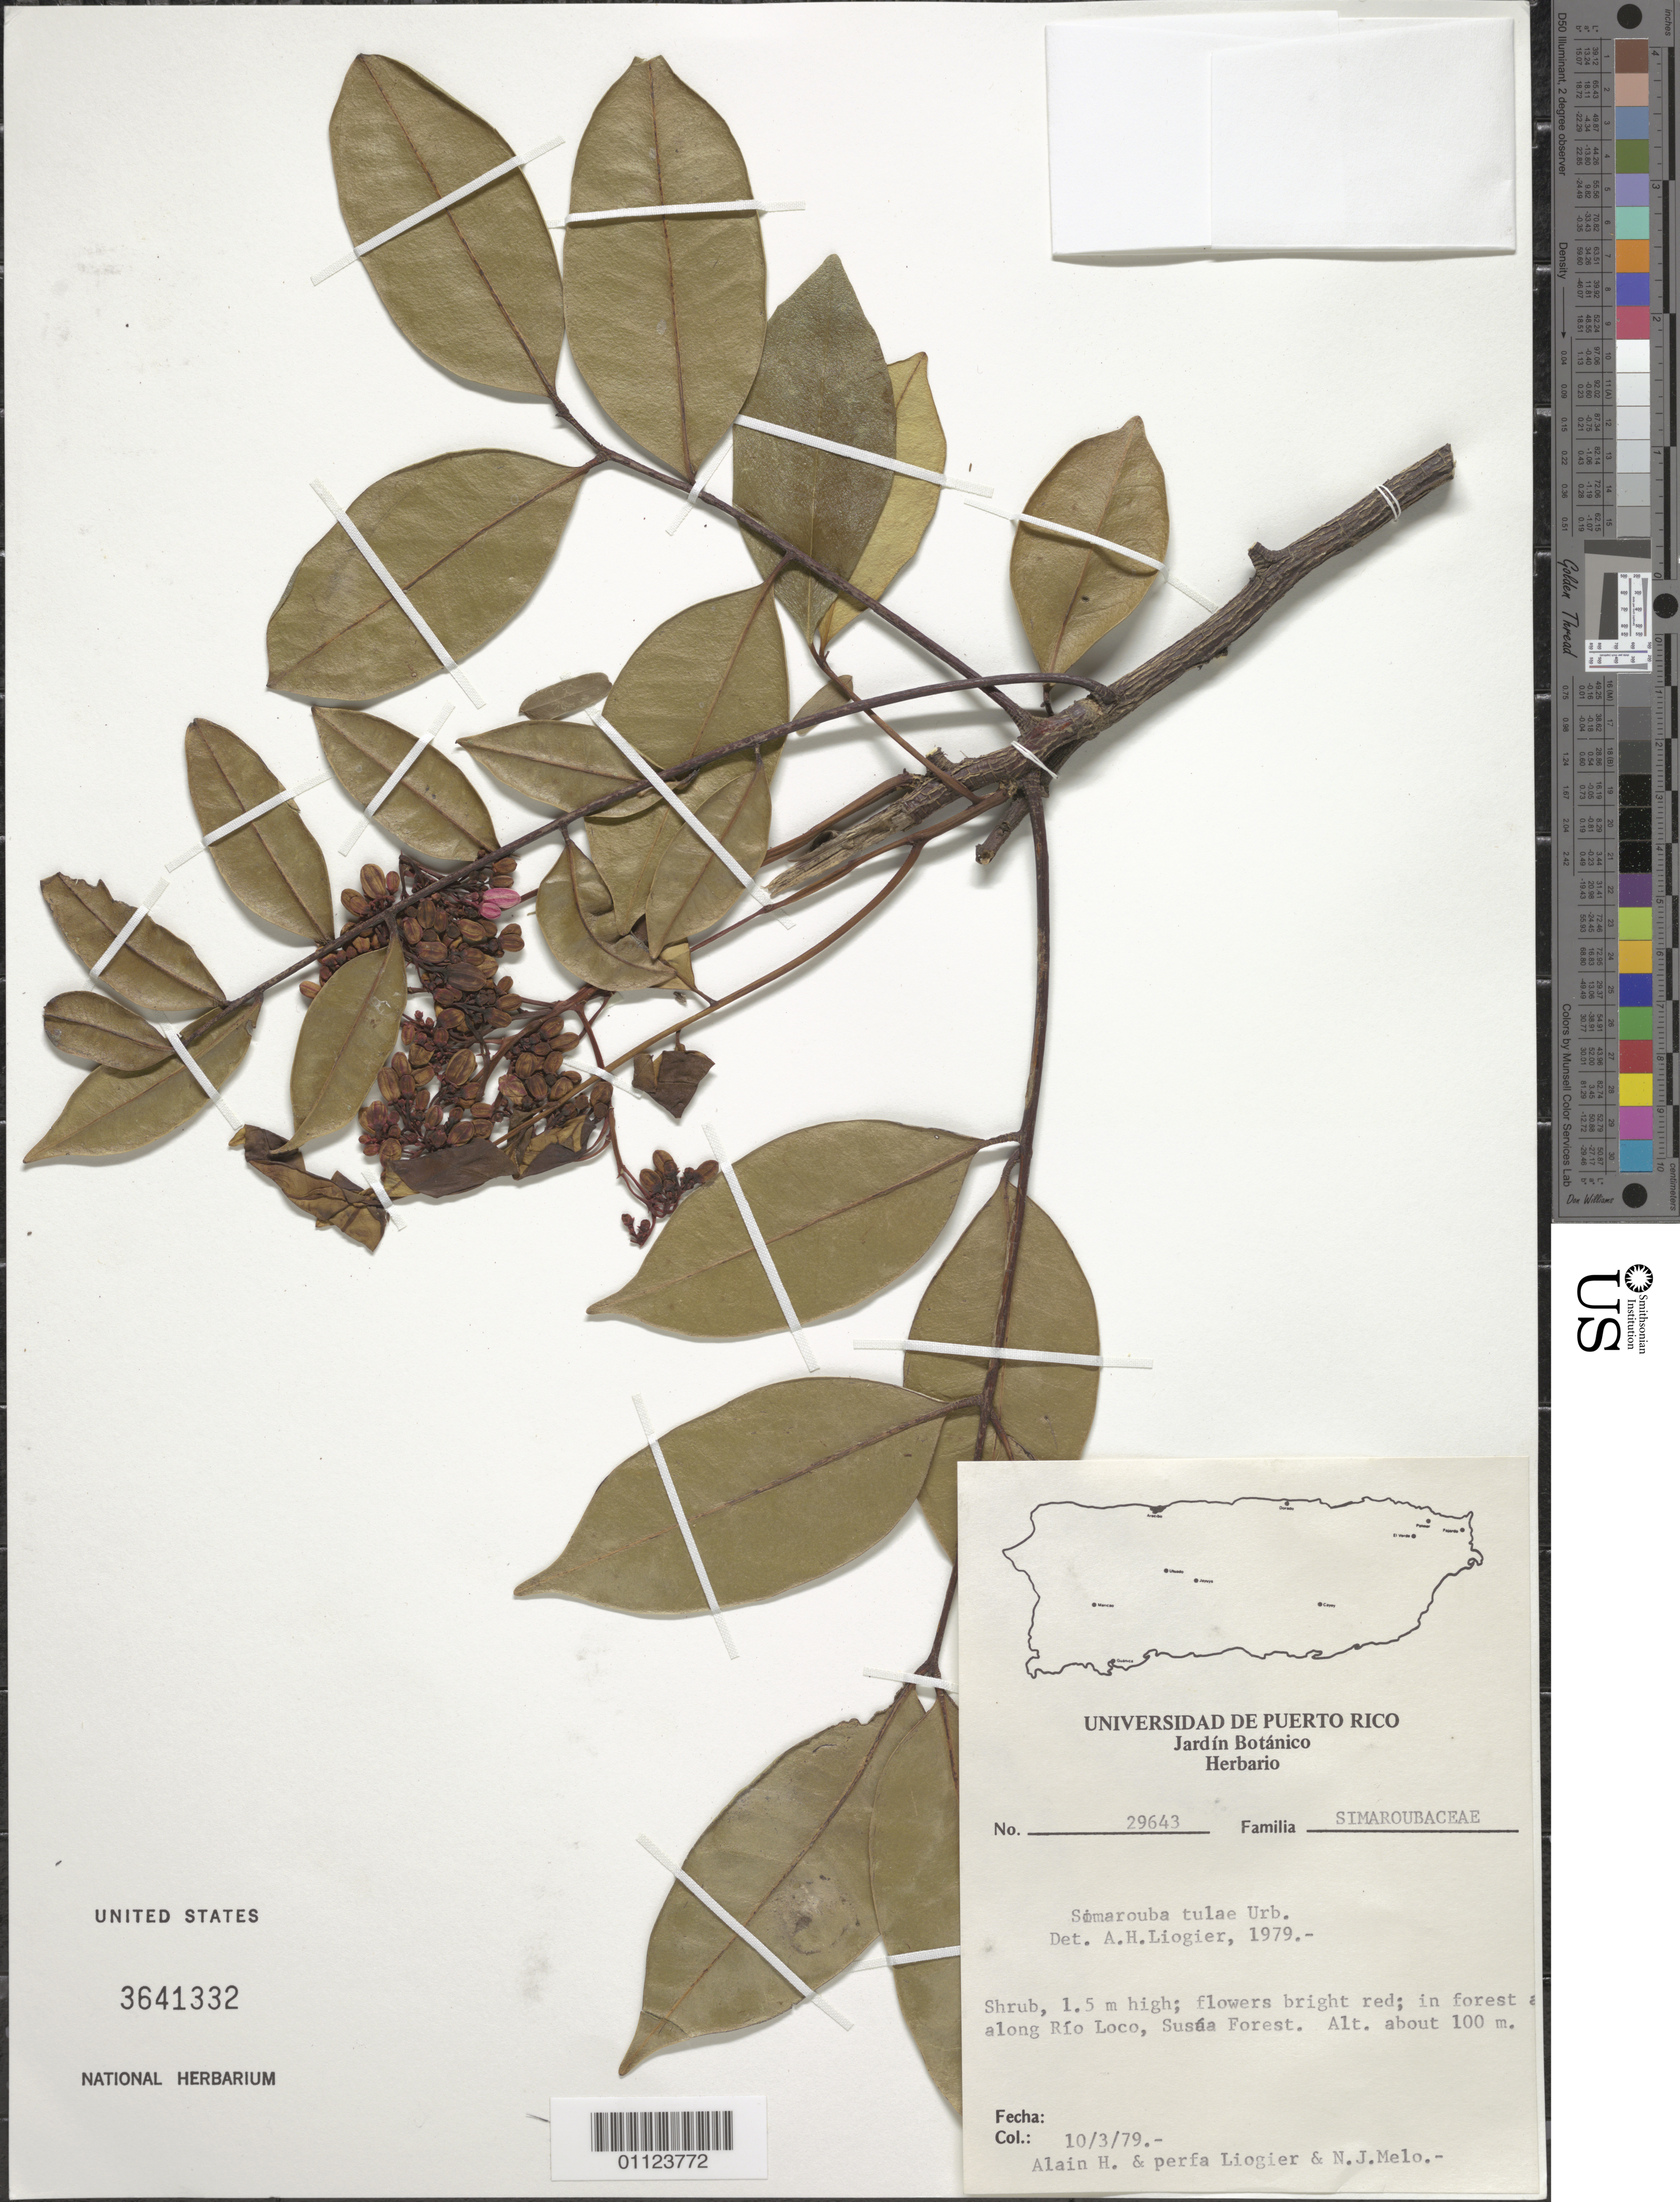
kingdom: Plantae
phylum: Tracheophyta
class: Magnoliopsida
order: Sapindales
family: Simaroubaceae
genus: Simarouba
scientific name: Simarouba tulae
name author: Urb.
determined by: Liogier, Alain H.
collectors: A. H. Liogier, M. P. Liogier & N. Melo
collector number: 29643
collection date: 1979-10-03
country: Puerto Rico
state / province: Susua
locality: Susúa Forest, along Río Loco.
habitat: In forest along river.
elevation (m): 100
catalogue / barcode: US 3641332